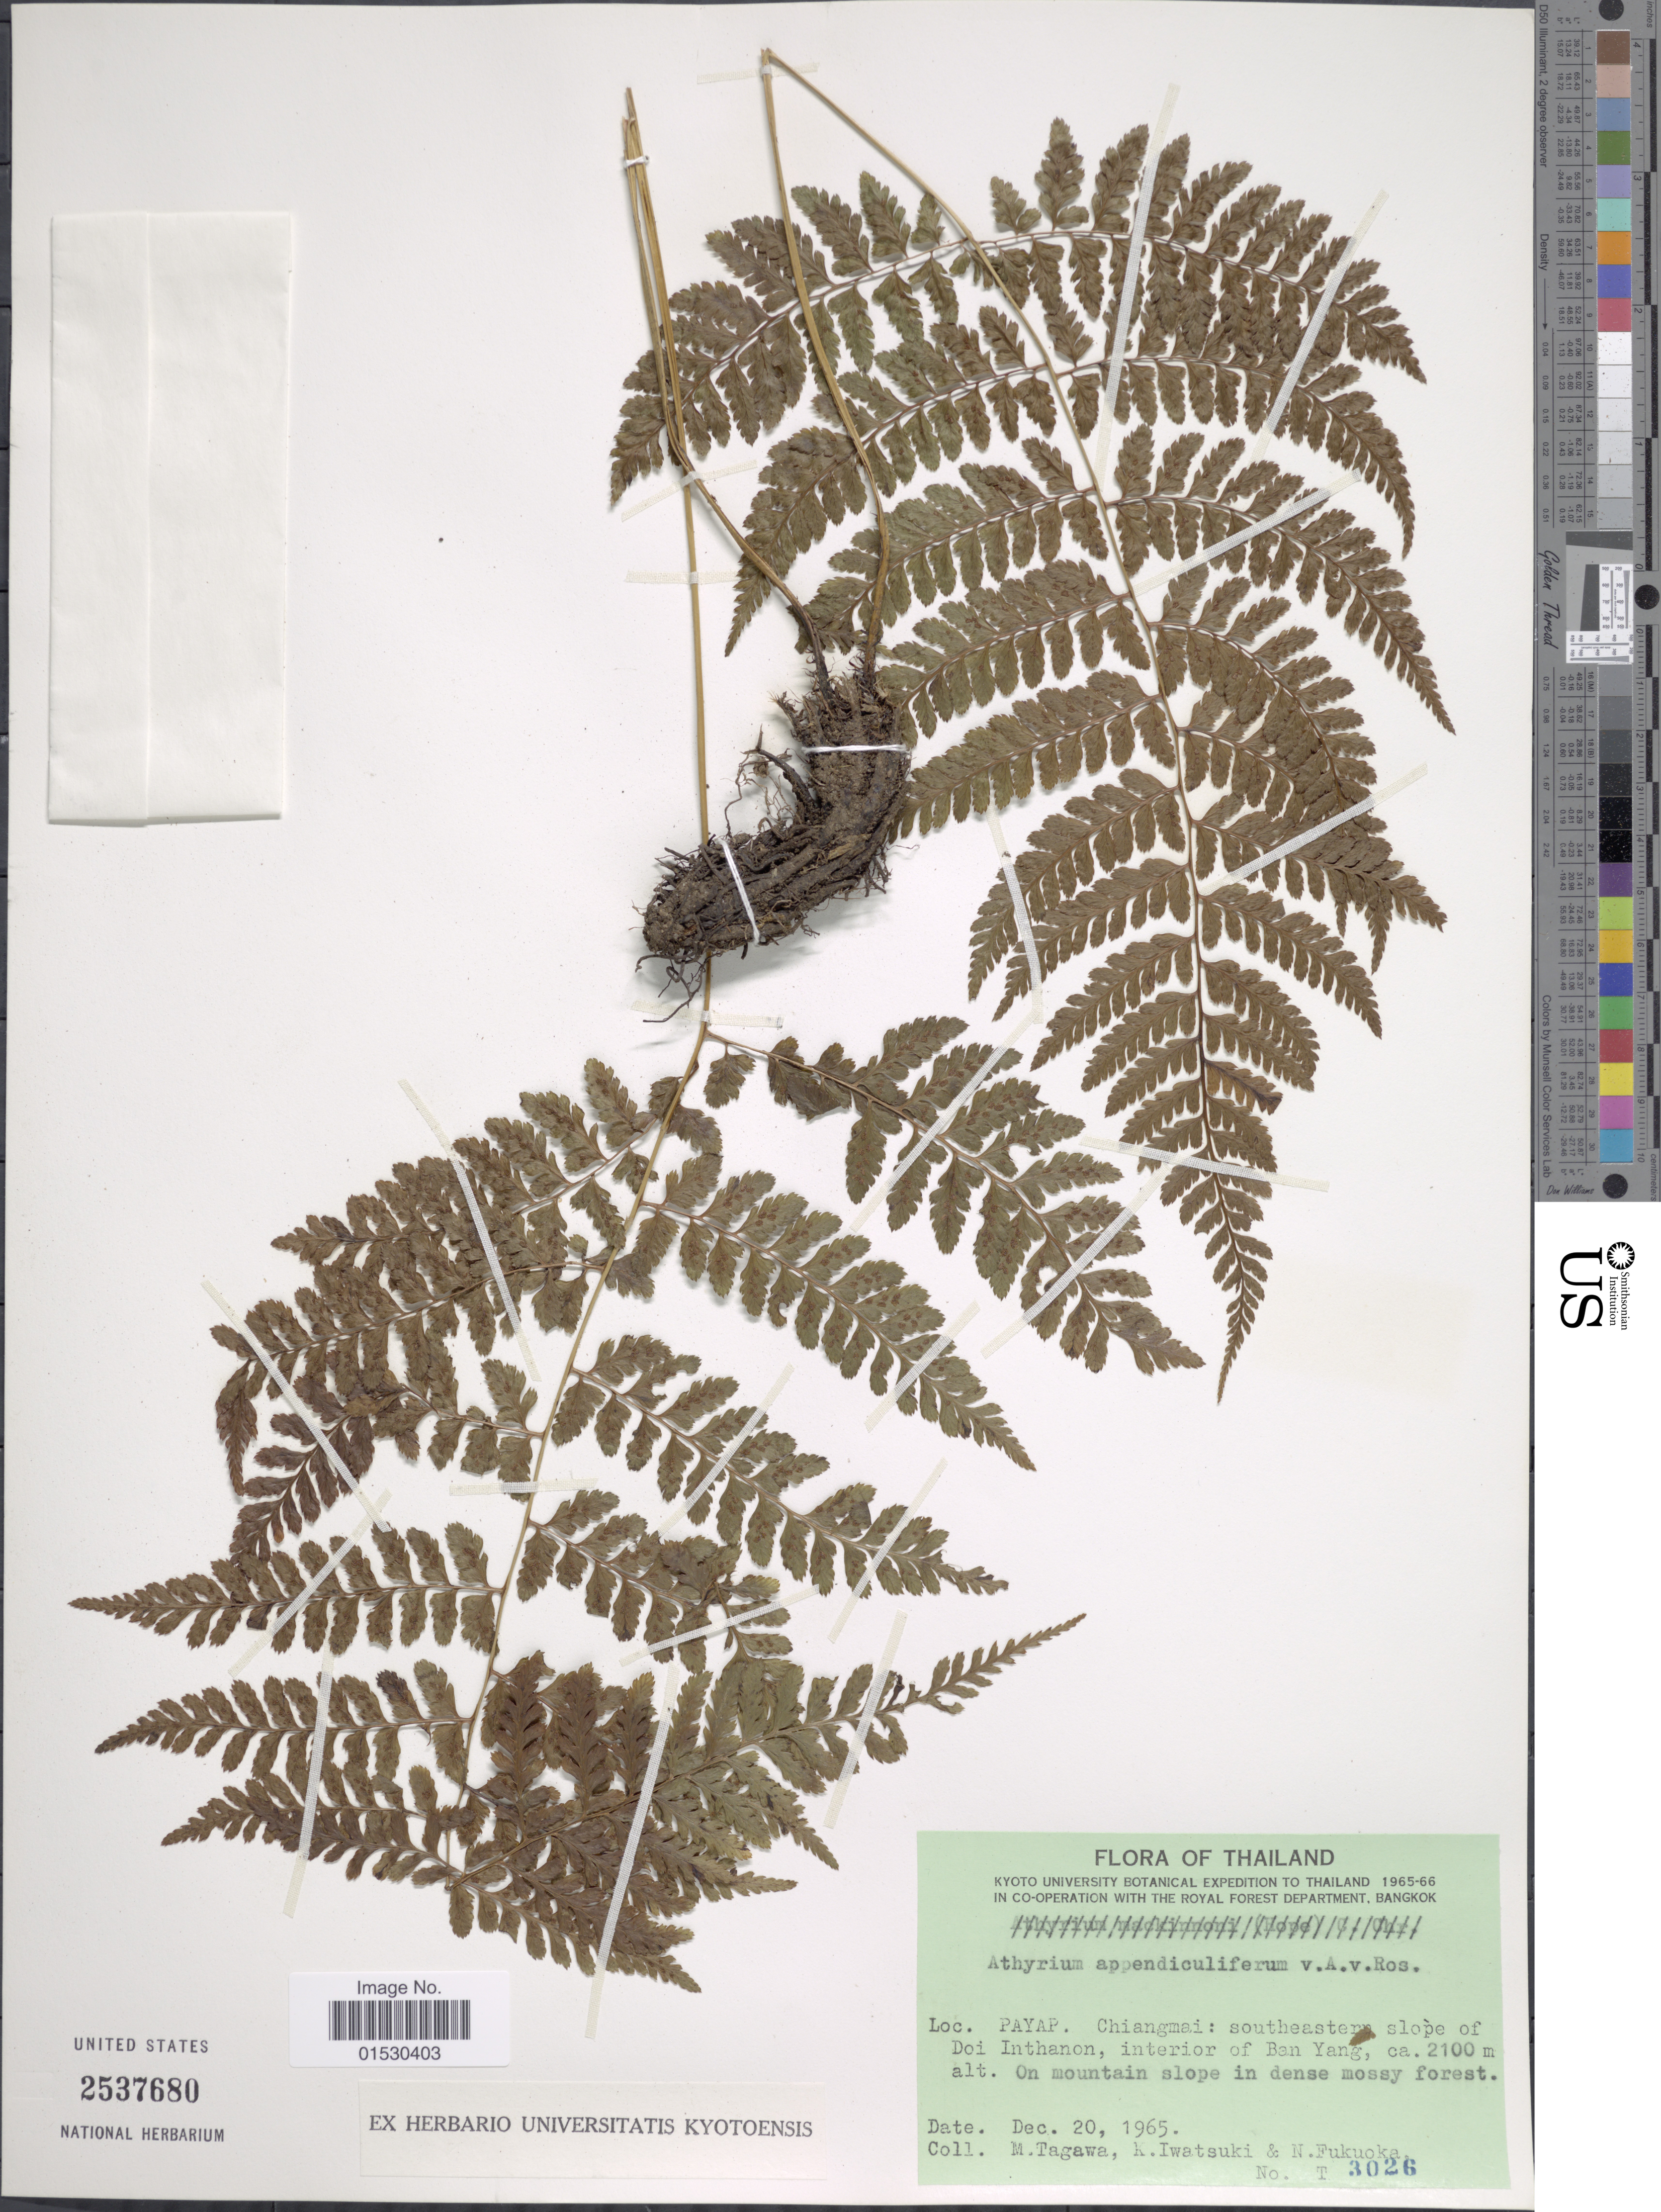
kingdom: Plantae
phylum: Tracheophyta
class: Polypodiopsida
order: Polypodiales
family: Athyriaceae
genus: Athyrium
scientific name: Athyrium appendiculiferum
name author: Alderw.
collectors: M. Tagawa, K. Iwatsuki & N. Fukuoka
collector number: T3026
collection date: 1965-12-20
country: Thailand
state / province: Chiang Mai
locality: Payap: southeastern slope of Doi Inthanon, interior of Ban Yang, On mountain slope in dense mossy forest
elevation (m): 2100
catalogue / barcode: US 2537680